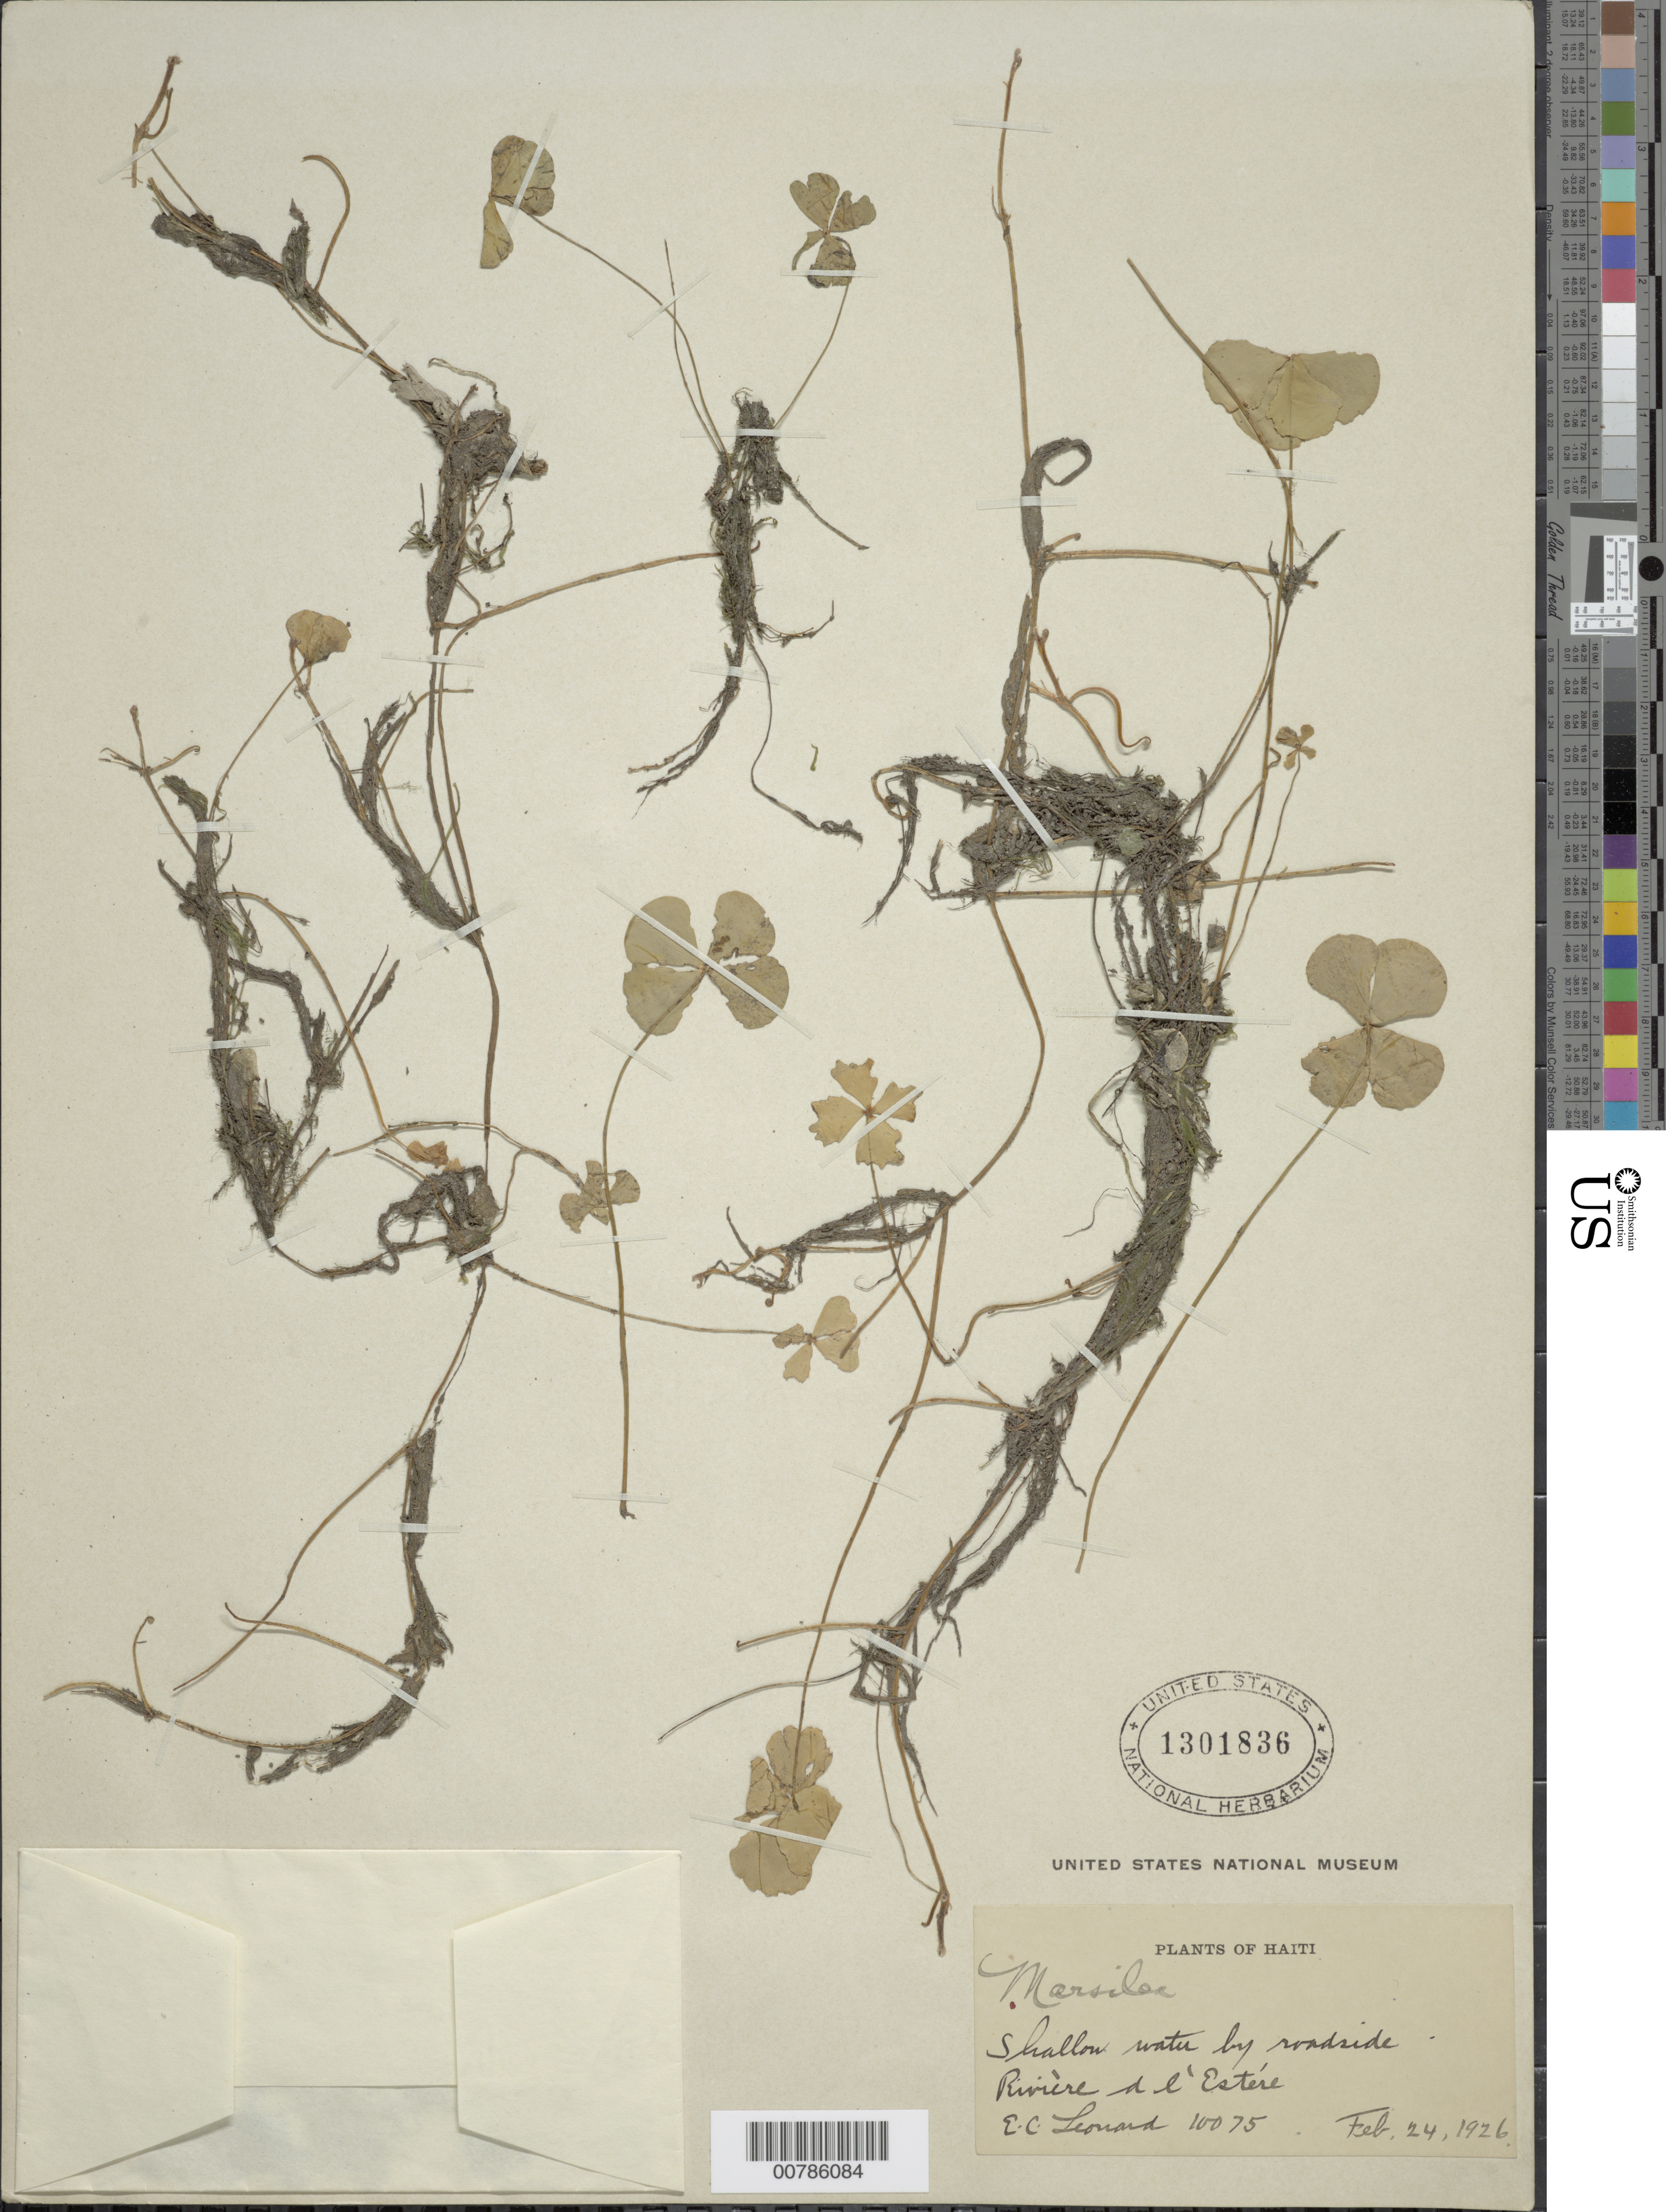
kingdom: Plantae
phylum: Tracheophyta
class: Polypodiopsida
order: Salviniales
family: Marsileaceae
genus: Marsilea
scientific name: Marsilea polycarpa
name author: Hook. & Grev.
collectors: E. C. Leonard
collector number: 10075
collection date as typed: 24 Feb 1926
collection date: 1926-02-24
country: Haiti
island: Hispaniola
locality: Rivière de l'Estére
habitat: Shallow water by roadside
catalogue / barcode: US 1301836